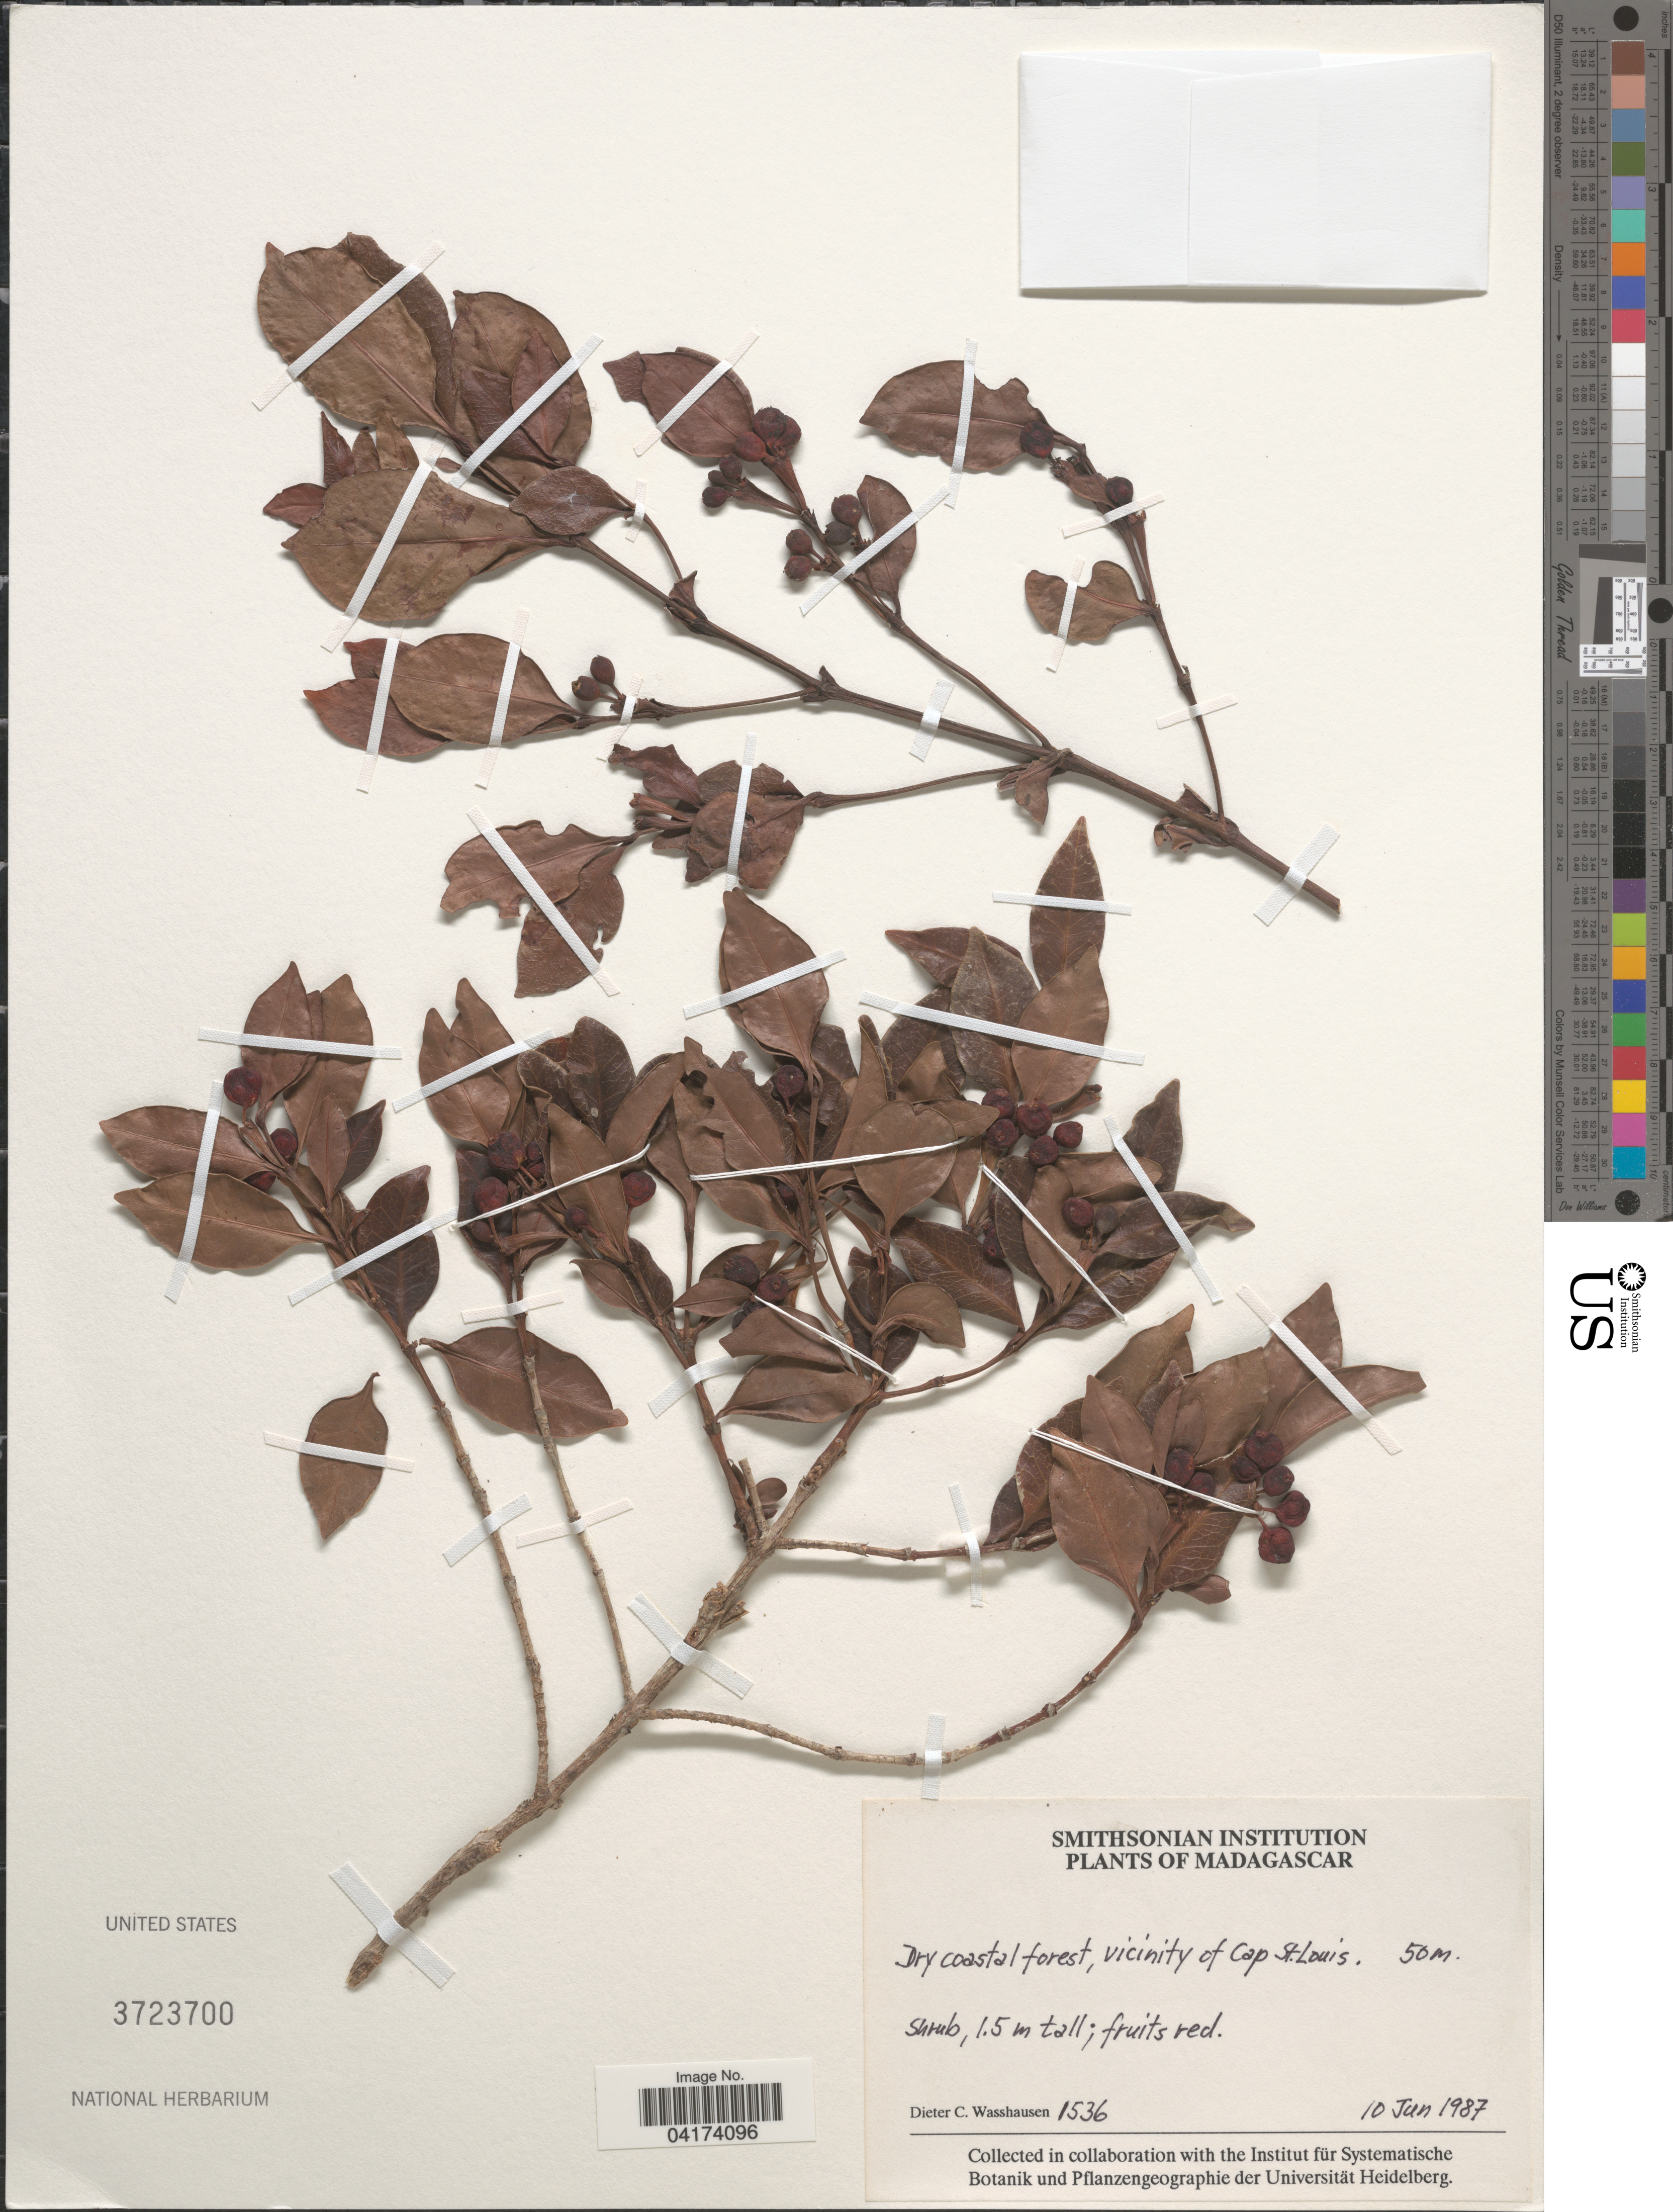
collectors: D. C. Wasshausen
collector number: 1536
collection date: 1987-06-10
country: Madagascar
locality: Vicinity of Cap St. Louis.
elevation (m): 50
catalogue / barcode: US 3723700